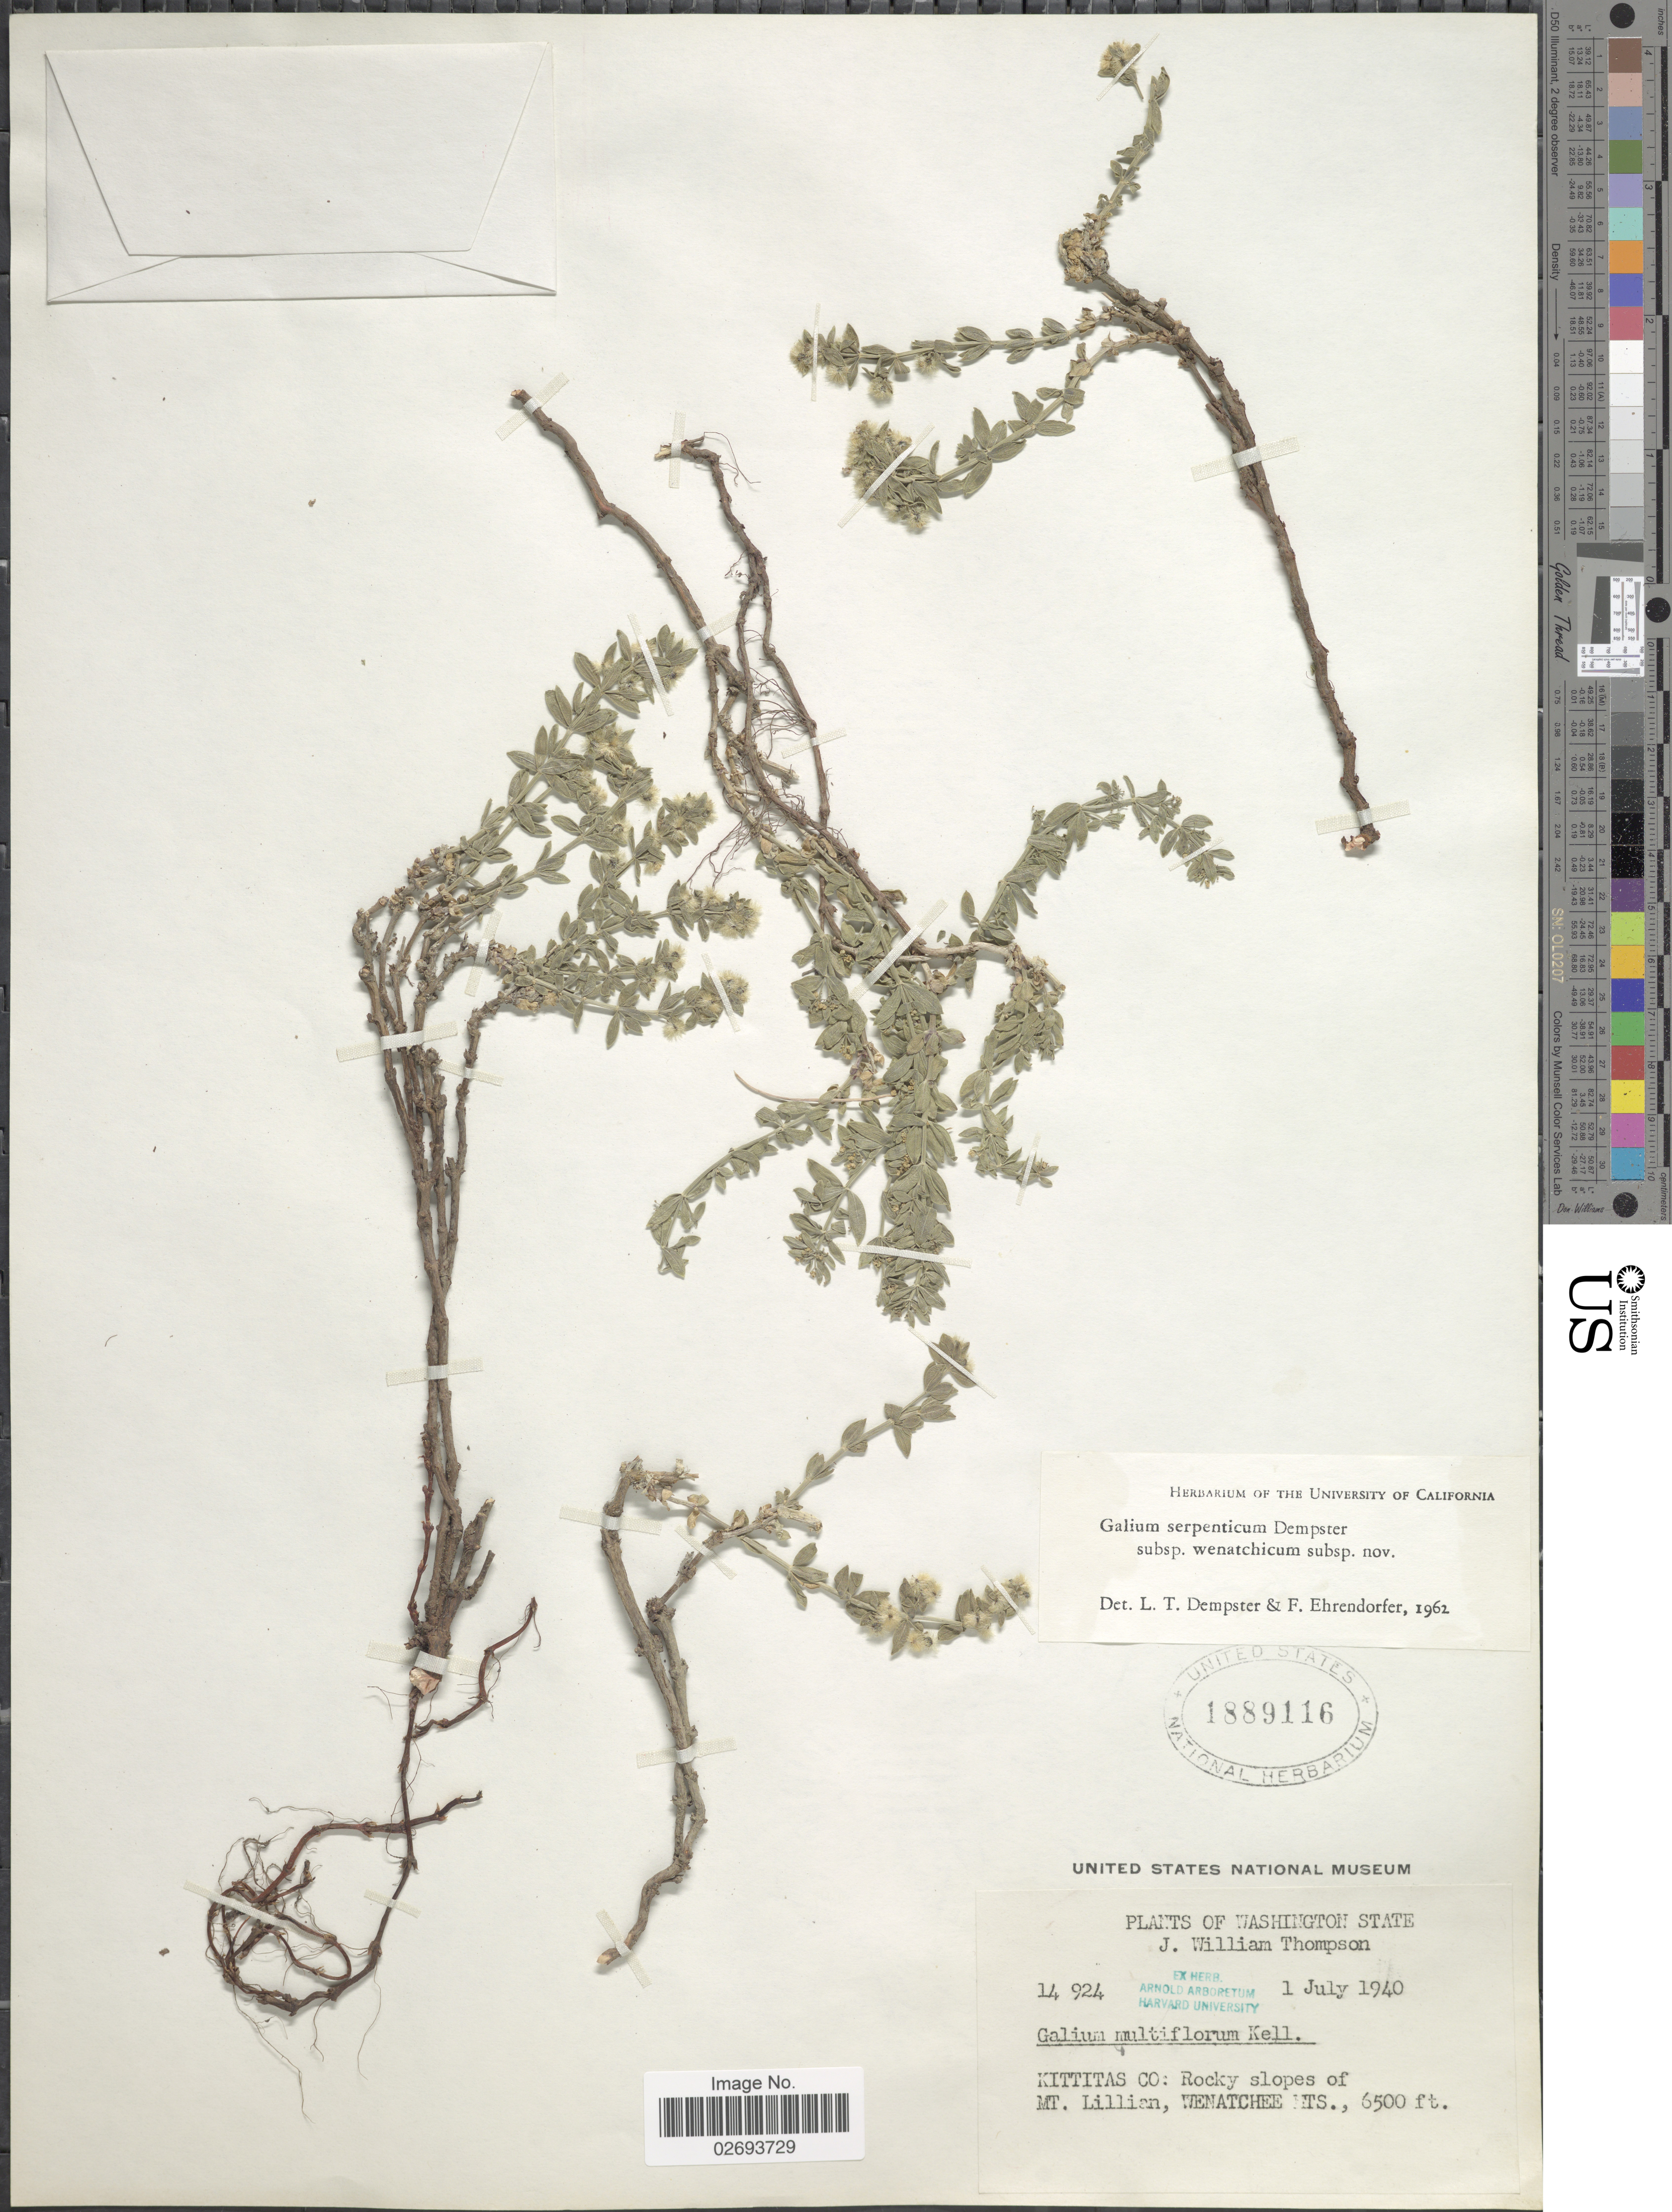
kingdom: Plantae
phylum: Tracheophyta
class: Magnoliopsida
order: Gentianales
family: Rubiaceae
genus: Galium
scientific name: Galium serpenticum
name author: Dempster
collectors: J. W. Thompson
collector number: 14924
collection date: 1940-07-01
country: United States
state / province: Washington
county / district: Kittitas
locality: Kittitas Co.: Rocky slopes of Mt. Lillian, Wenatchee Mts.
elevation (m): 1981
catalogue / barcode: US 1889116